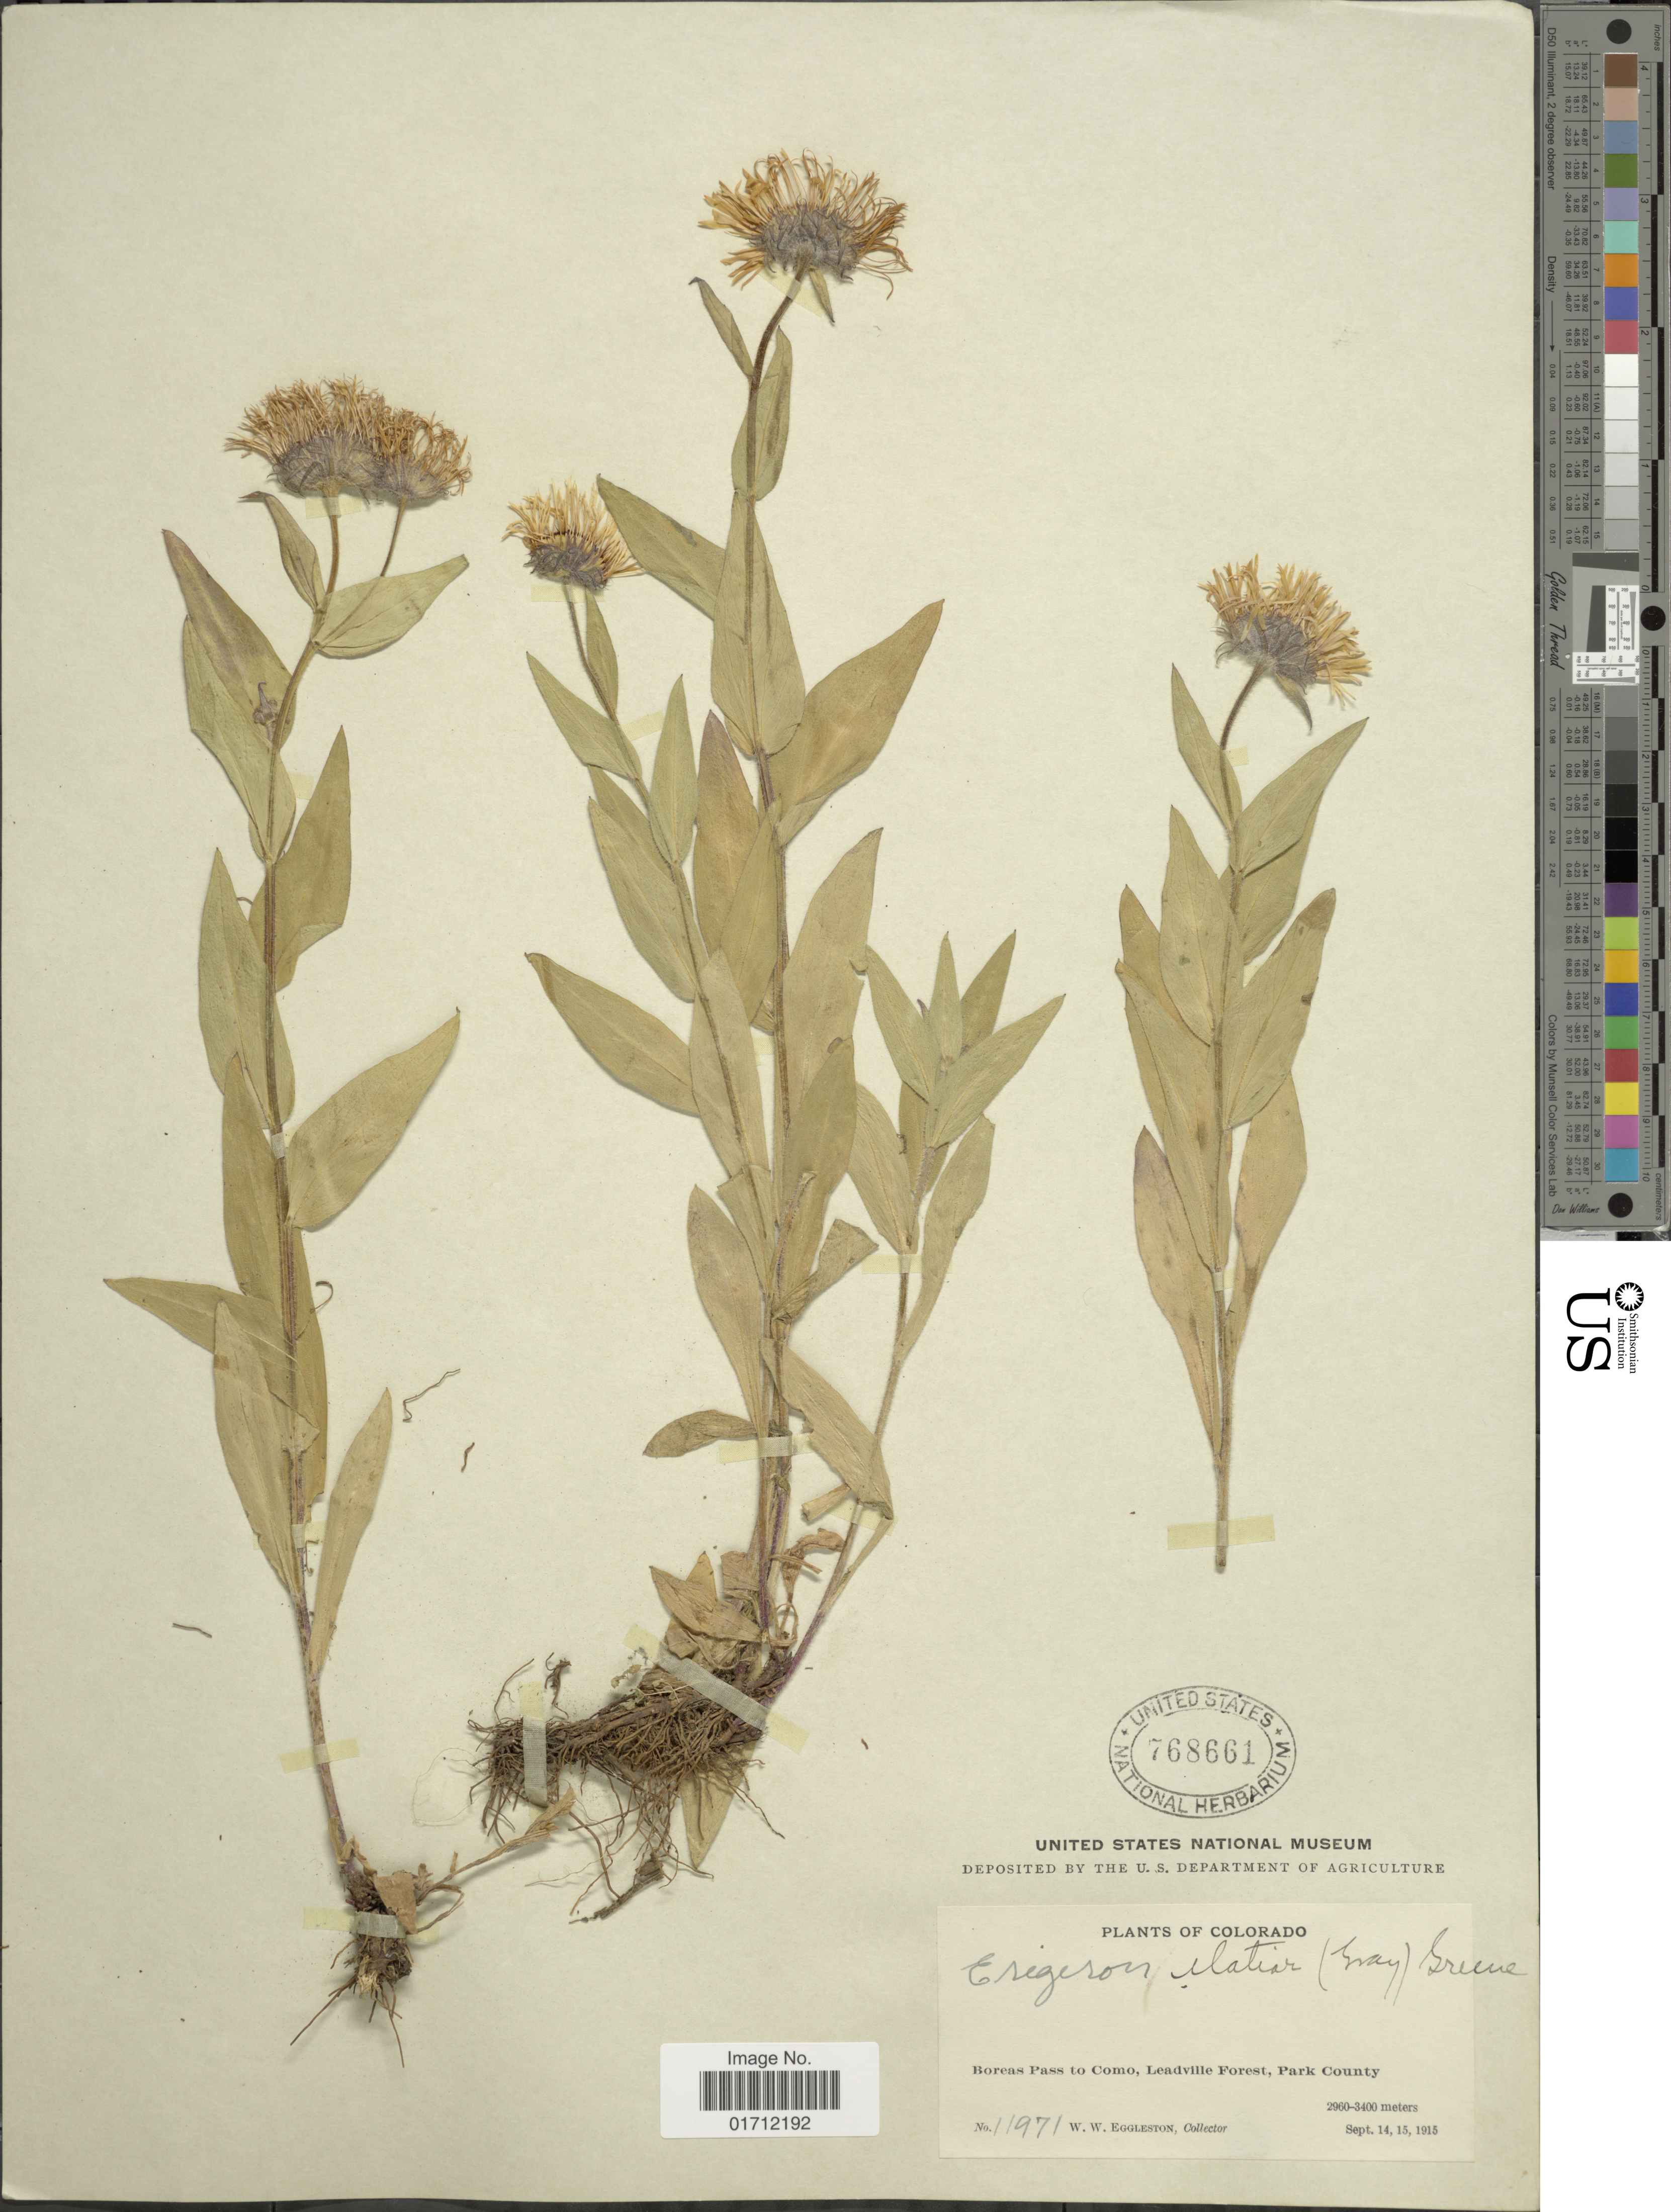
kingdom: Plantae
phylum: Tracheophyta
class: Magnoliopsida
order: Asterales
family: Asteraceae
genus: Erigeron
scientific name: Erigeron elatior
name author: (A. Gray) Greene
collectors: W. W. Eggleston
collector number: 11971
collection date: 1915-09-14/1915-09-15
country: United States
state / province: Colorado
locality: Boreas Pass to Como, Leadville Forest, Park County.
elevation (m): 2960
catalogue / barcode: US 768661